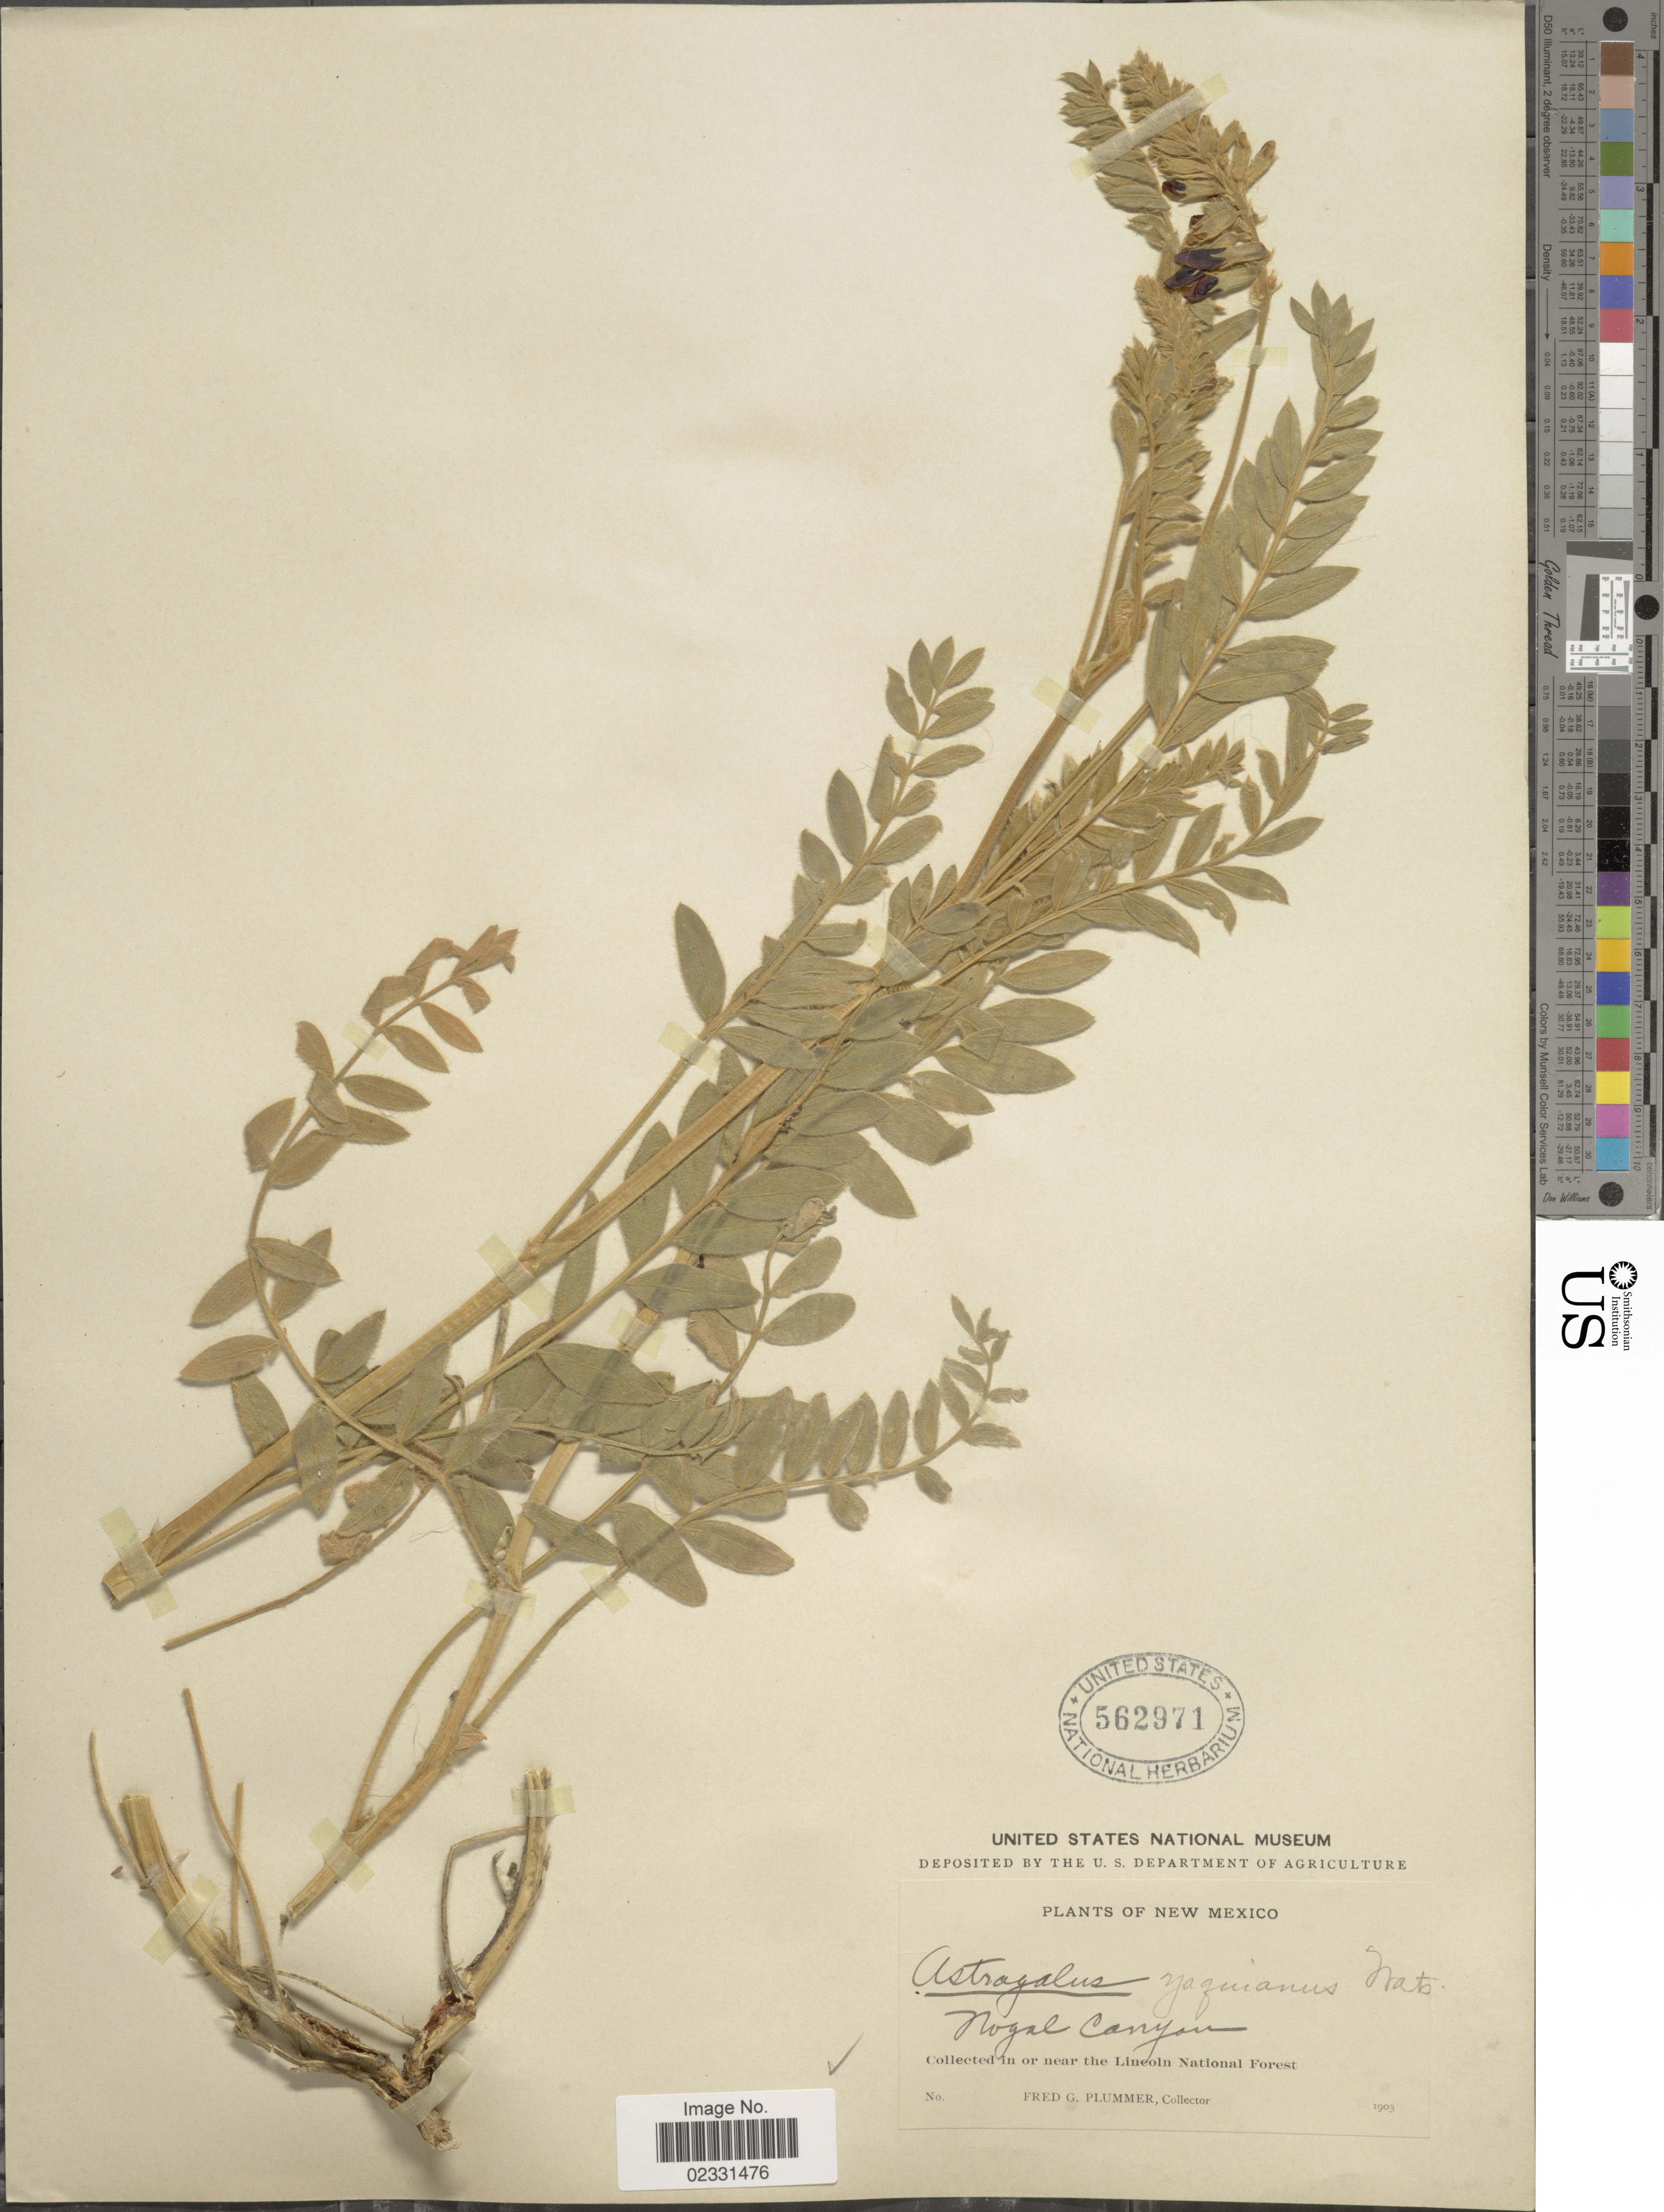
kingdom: Plantae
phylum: Tracheophyta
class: Magnoliopsida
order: Fabales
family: Fabaceae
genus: Astragalus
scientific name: Astragalus giganteus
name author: S. Watson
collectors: F. Plummer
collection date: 1903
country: United States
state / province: New Mexico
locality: Nogal Canyon, In or near the Lincoln National Forest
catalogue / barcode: US 562971